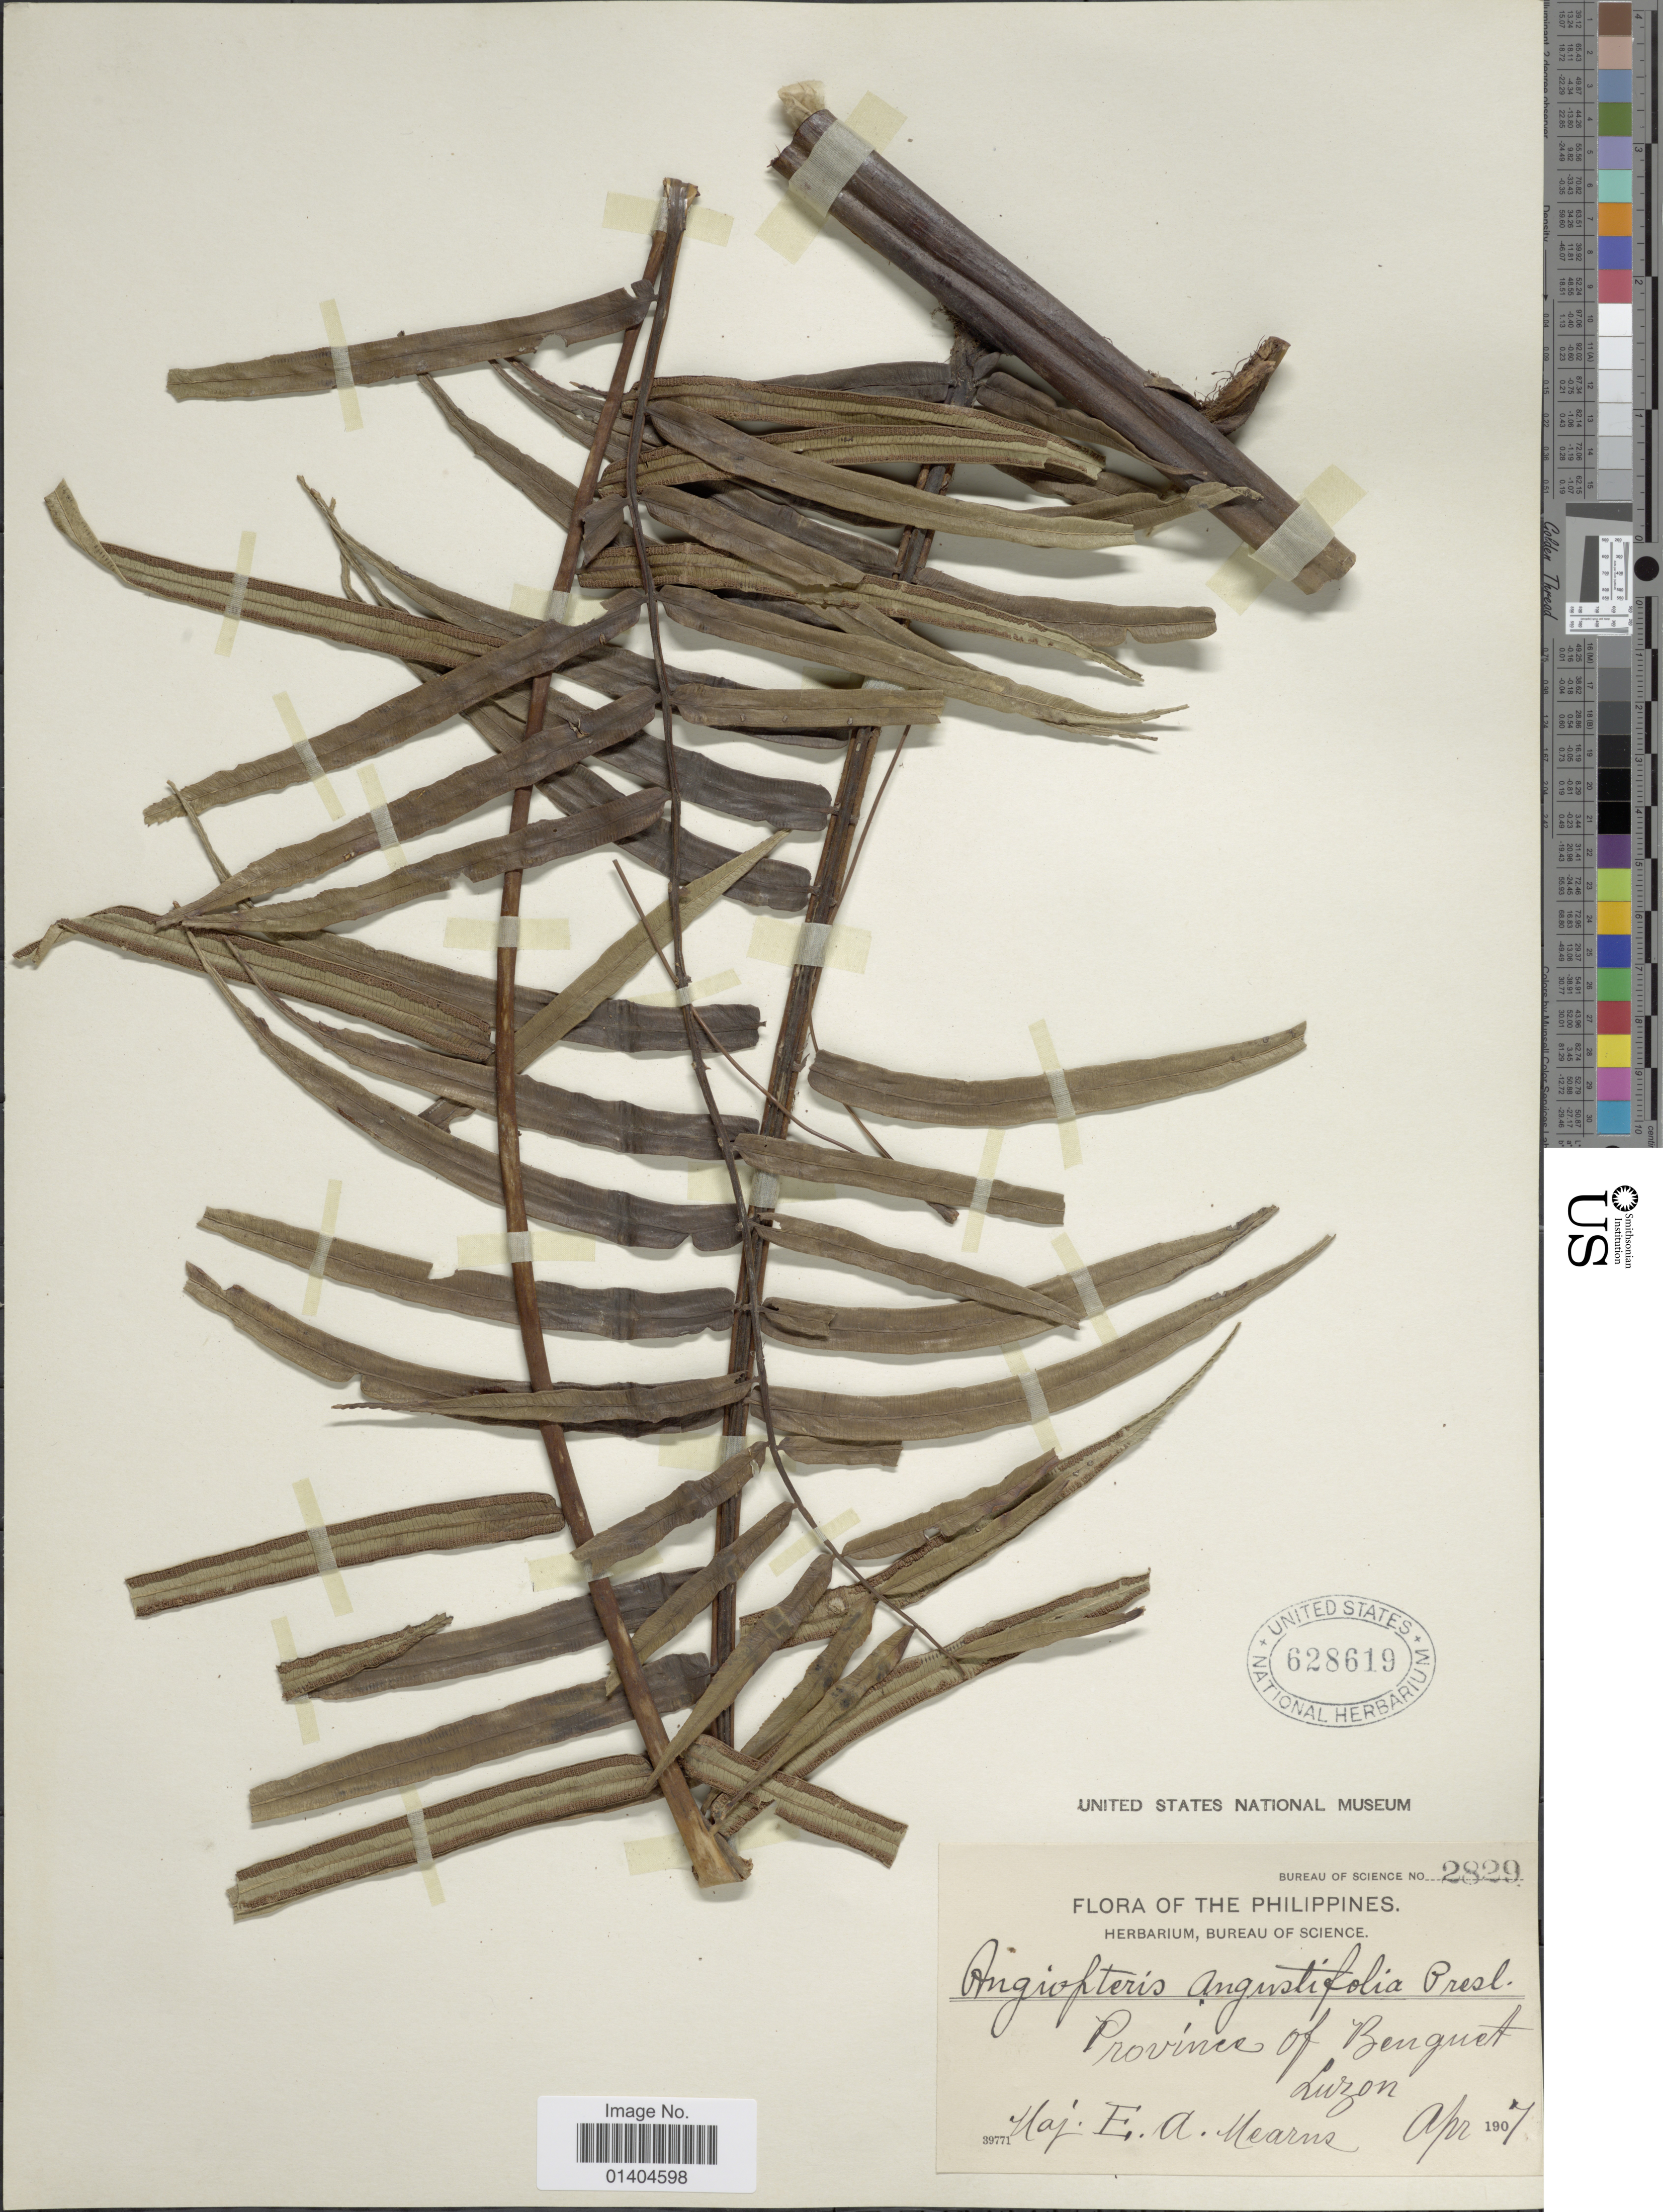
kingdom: Plantae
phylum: Tracheophyta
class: Polypodiopsida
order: Marattiales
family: Marattiaceae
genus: Angiopteris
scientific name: Angiopteris angustifolia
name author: C. Presl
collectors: E. A. Mearns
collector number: Bureau of Science 2829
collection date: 1907-04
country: Philippines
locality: Province of Benguet. Luzon.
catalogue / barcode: US 628619